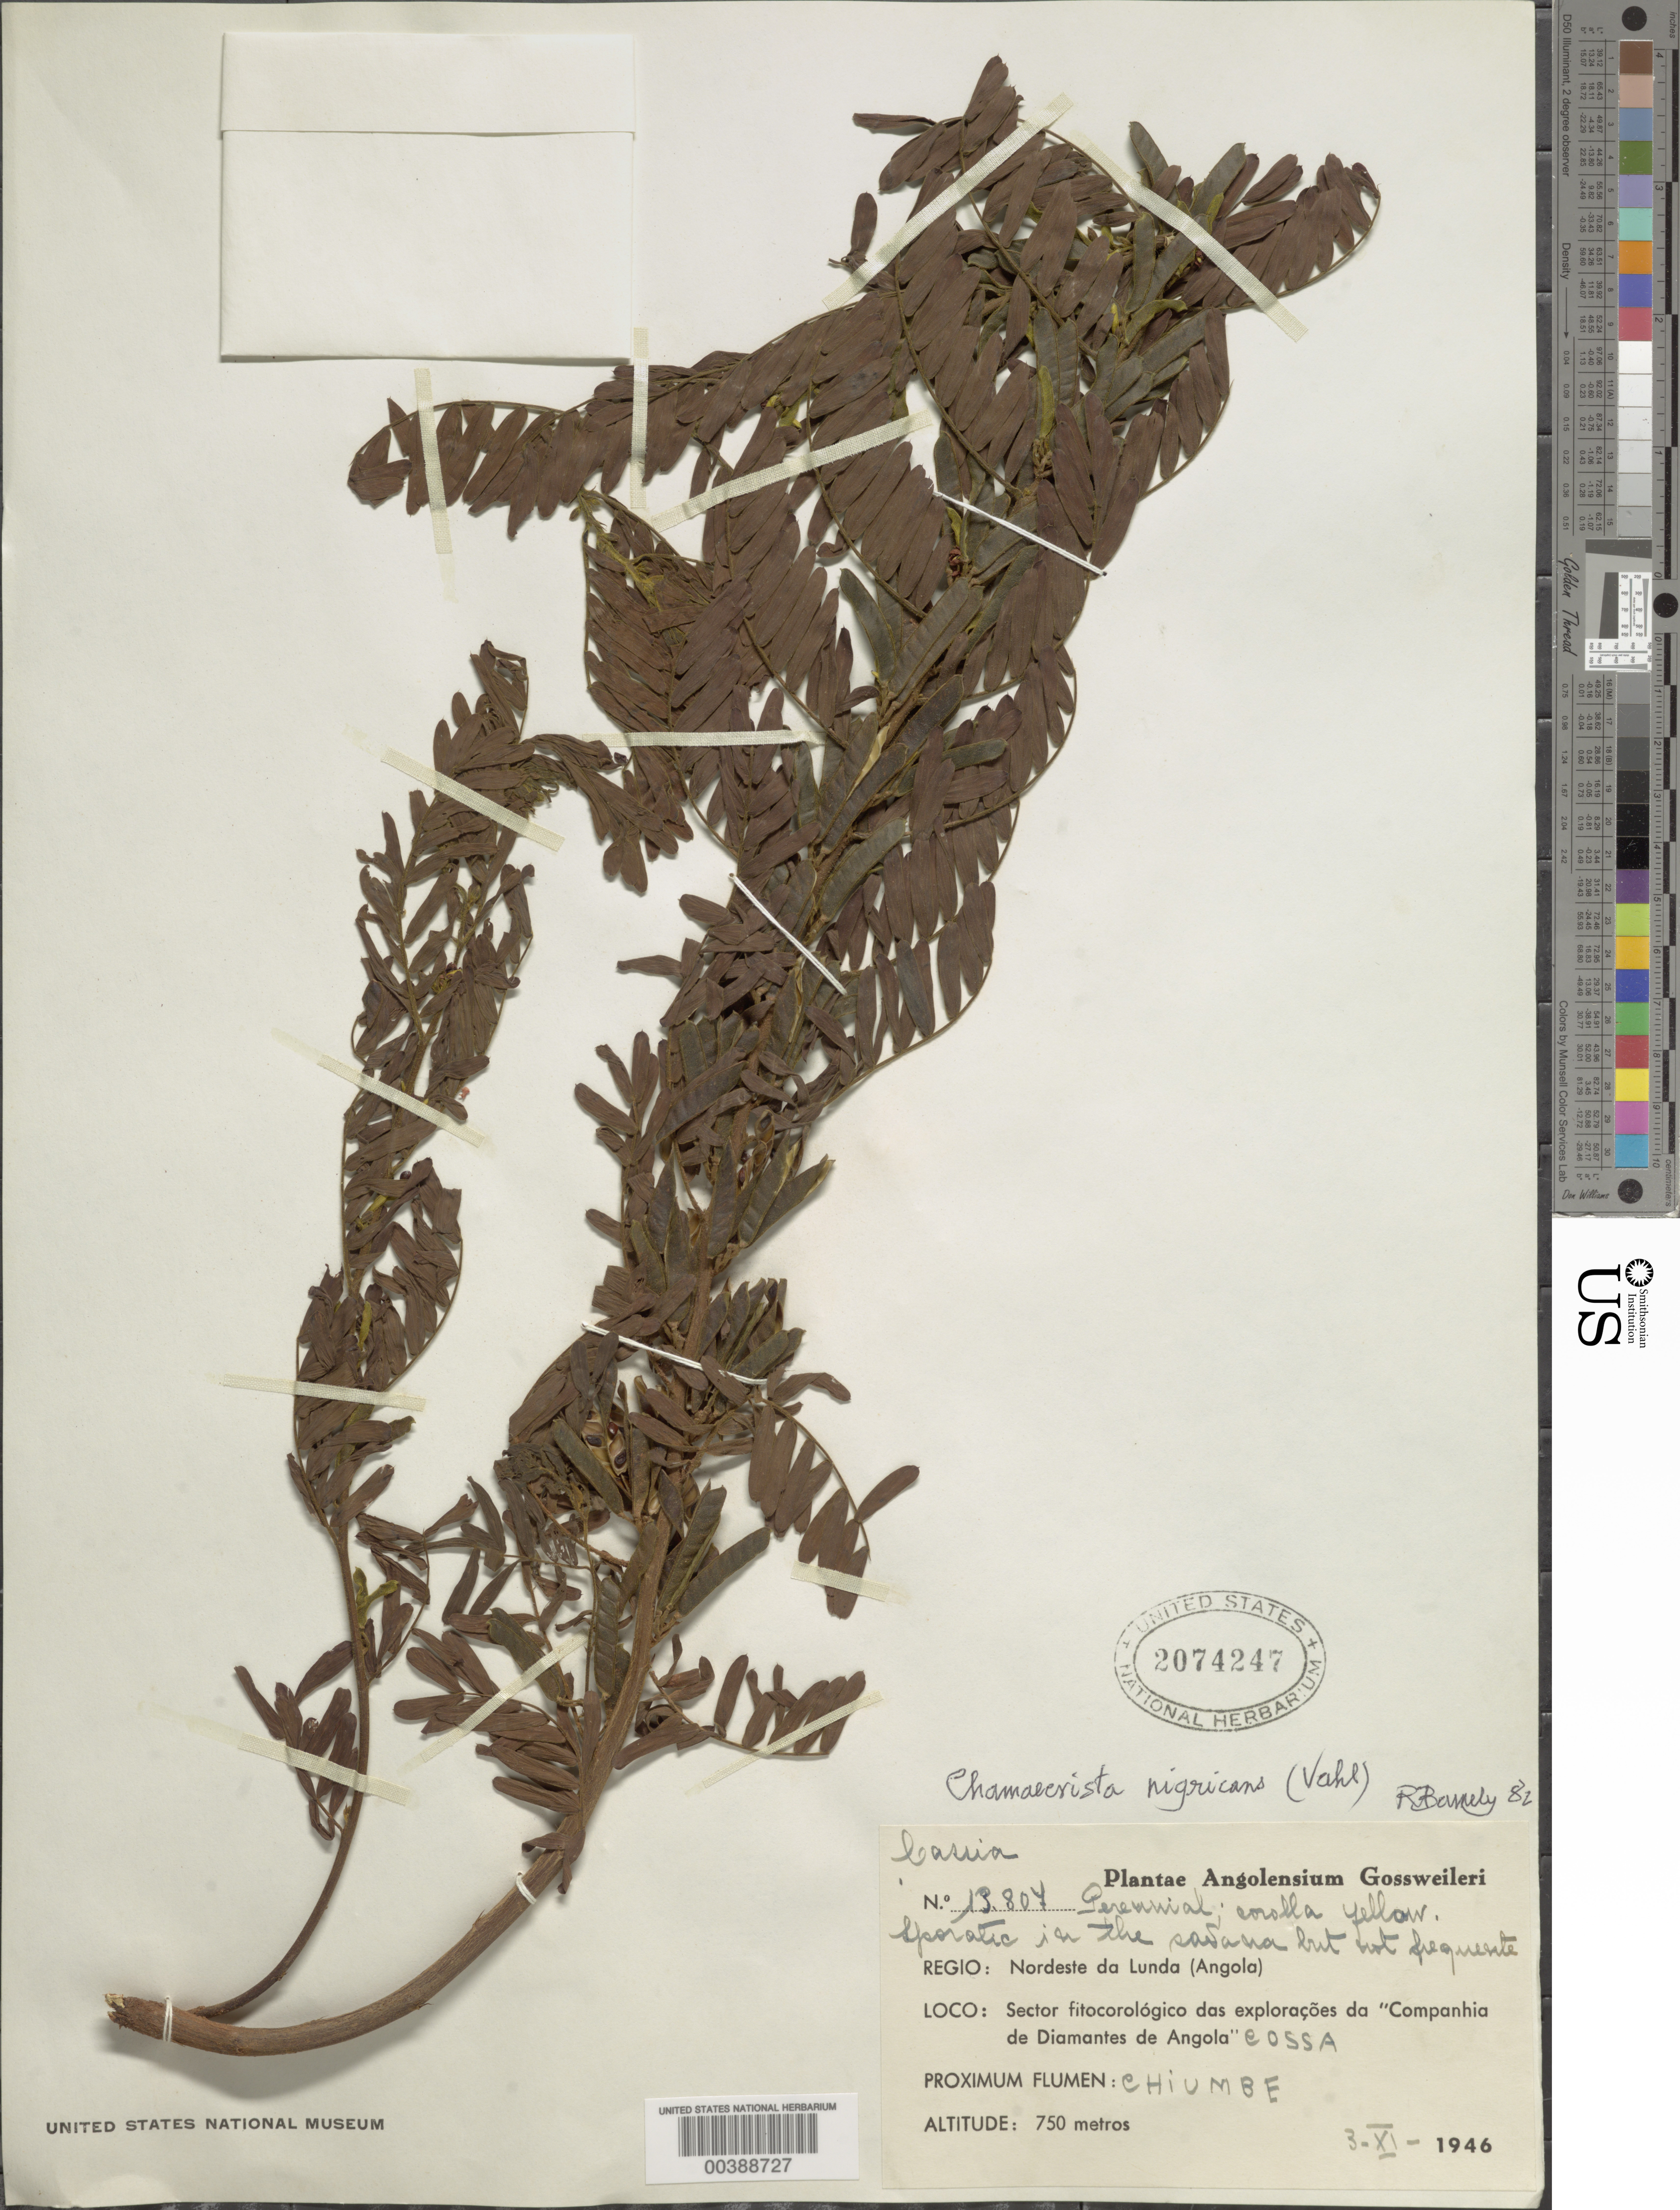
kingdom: Plantae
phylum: Tracheophyta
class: Magnoliopsida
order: Fabales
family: Fabaceae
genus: Chamaecrista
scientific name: Chamaecrista nigricans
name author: (Vahl) Greene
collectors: J. Gossweiler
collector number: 13807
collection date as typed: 03 Nov 1946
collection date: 1946-11-03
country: Angola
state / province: Lunda Norte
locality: Cossa; proximum flumen, Chiumbe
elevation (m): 750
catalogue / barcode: US 2074247